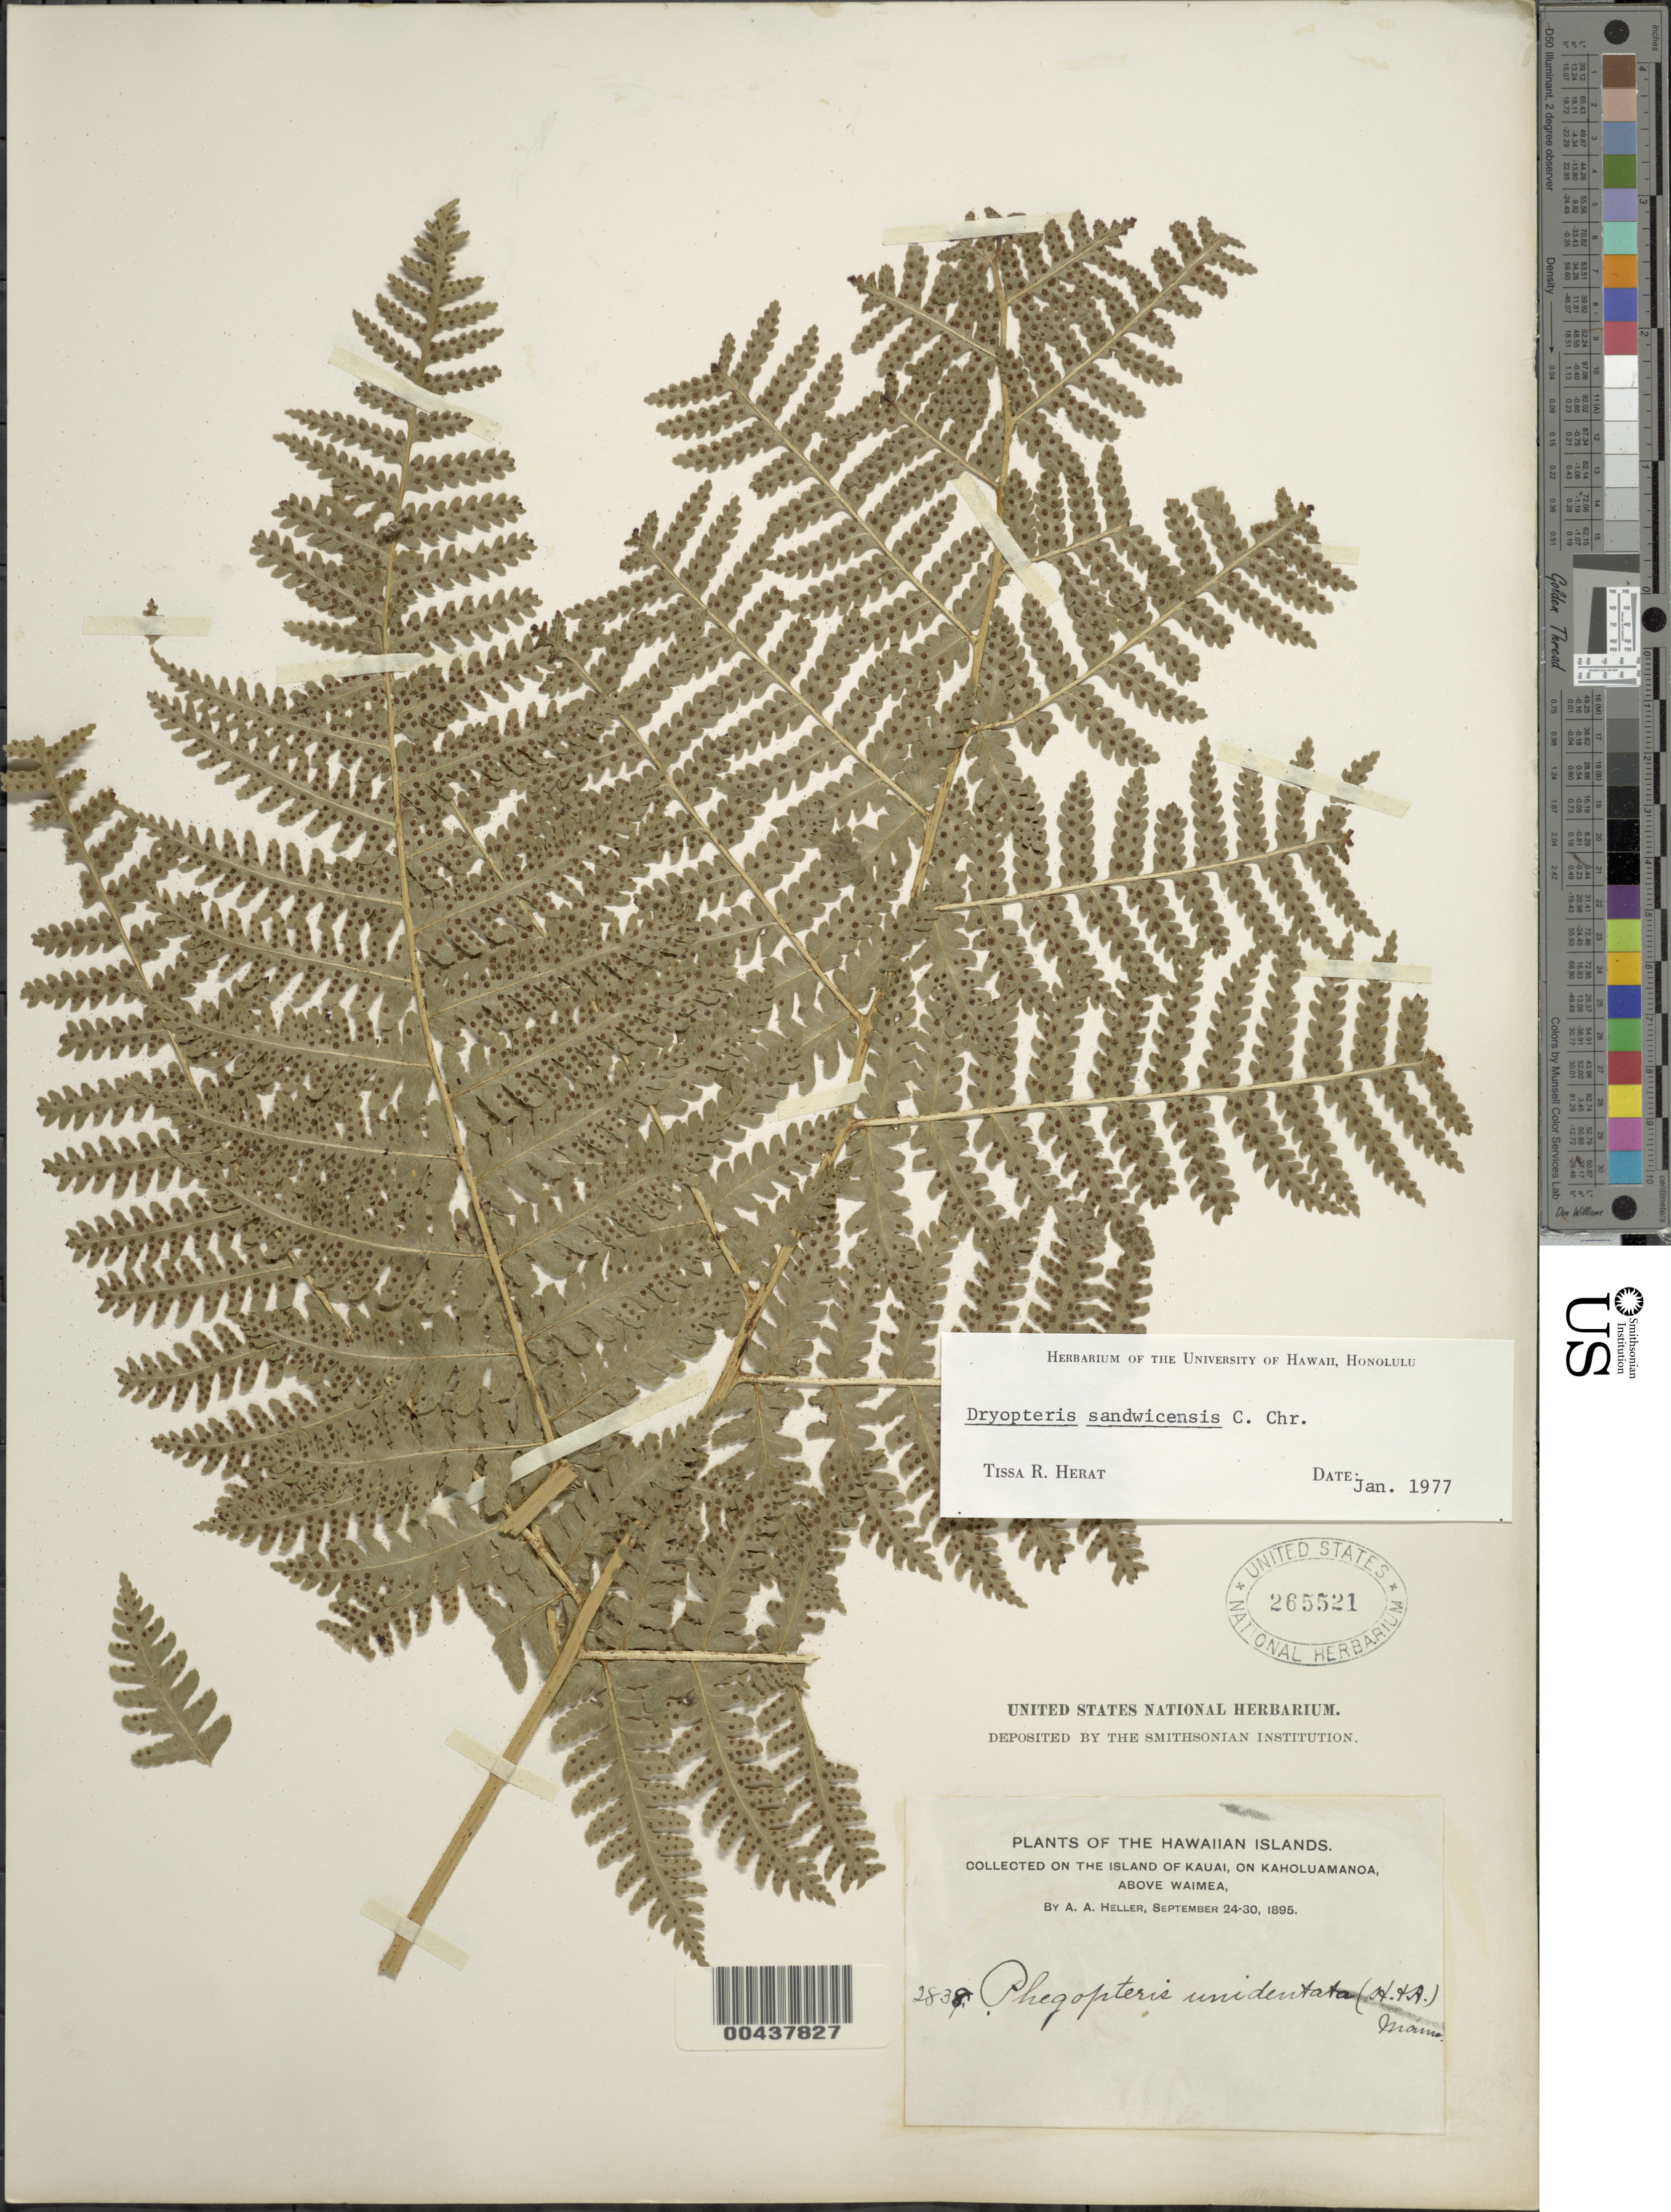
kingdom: Plantae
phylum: Tracheophyta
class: Polypodiopsida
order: Polypodiales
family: Dryopteridaceae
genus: Dryopteris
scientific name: Dryopteris sandwicensis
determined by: Herat, T. R.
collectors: A. A. Heller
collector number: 2838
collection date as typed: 24 Sep 1895 to 30 Sep 1895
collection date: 1895-09-24/1895-09-30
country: United States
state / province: Hawaii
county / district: Kauai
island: Kaua'i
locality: on Kaholuamanoa above Waimea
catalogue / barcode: US 265521